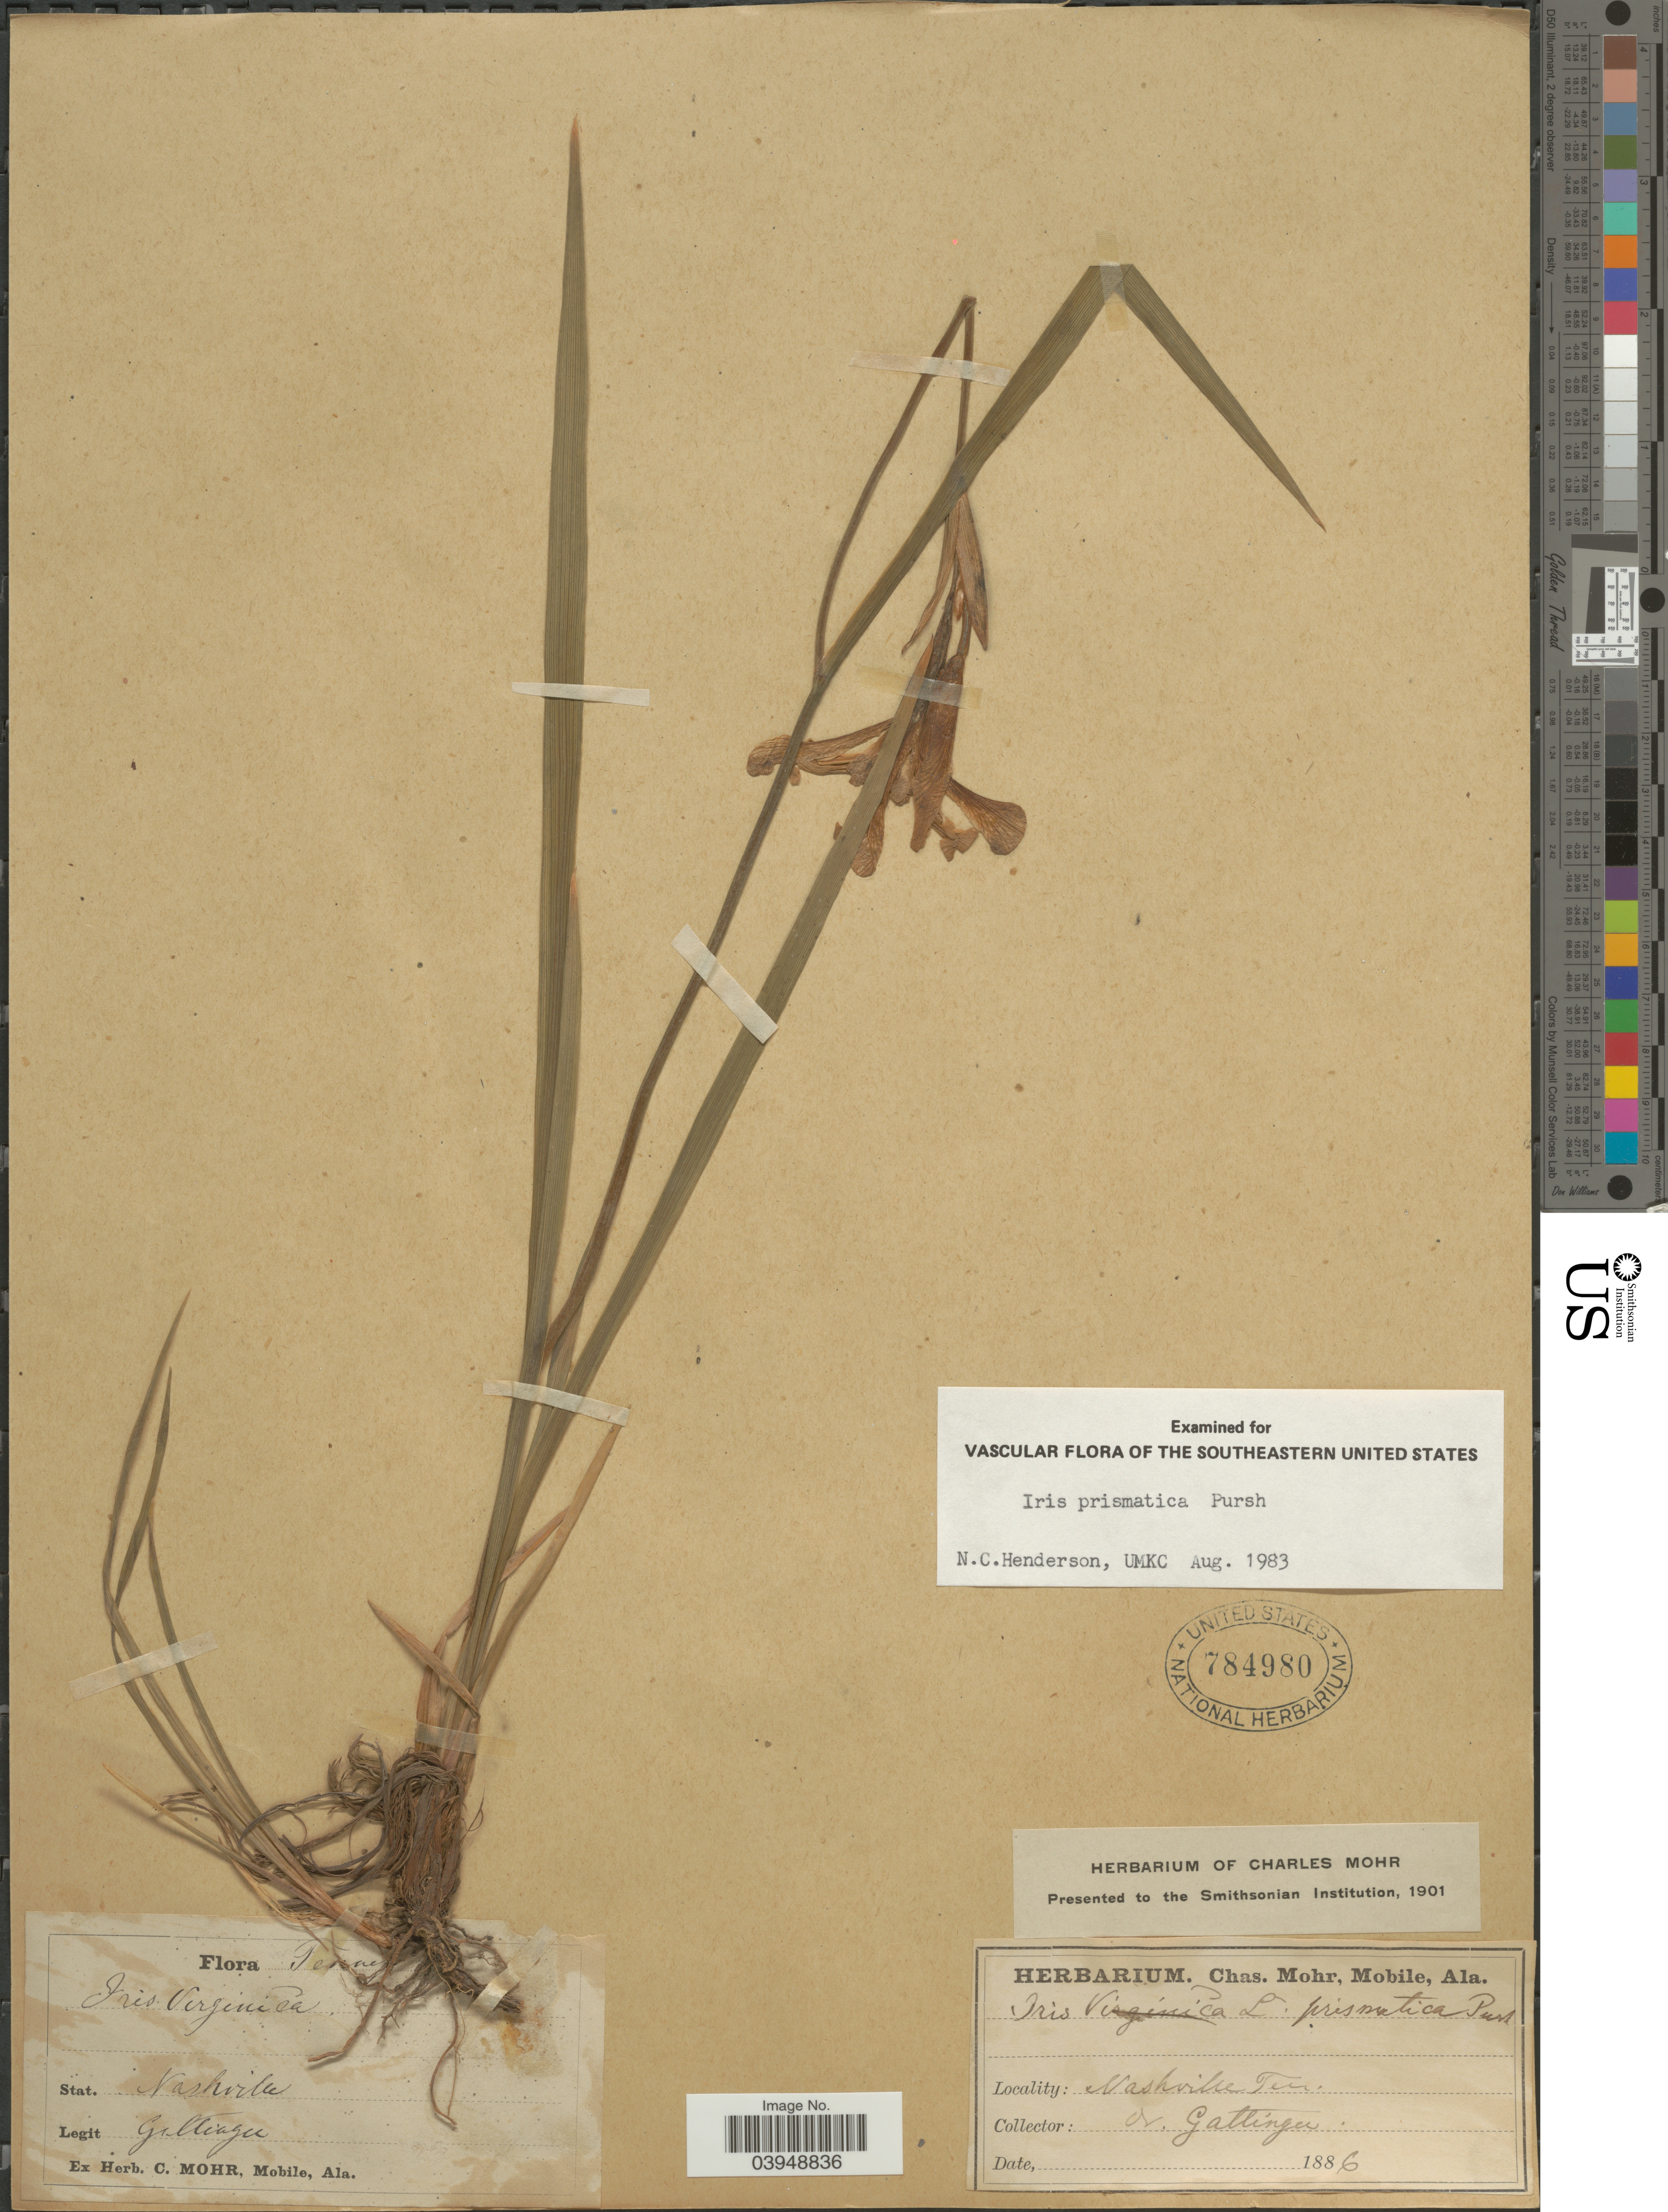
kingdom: Plantae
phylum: Tracheophyta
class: Liliopsida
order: Asparagales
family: Iridaceae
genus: Iris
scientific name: Iris prismatica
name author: Pursh ex Ker Gawl.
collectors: A. Gattinger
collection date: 1886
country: United States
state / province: Tennessee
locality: Nashville.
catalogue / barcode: US 784980